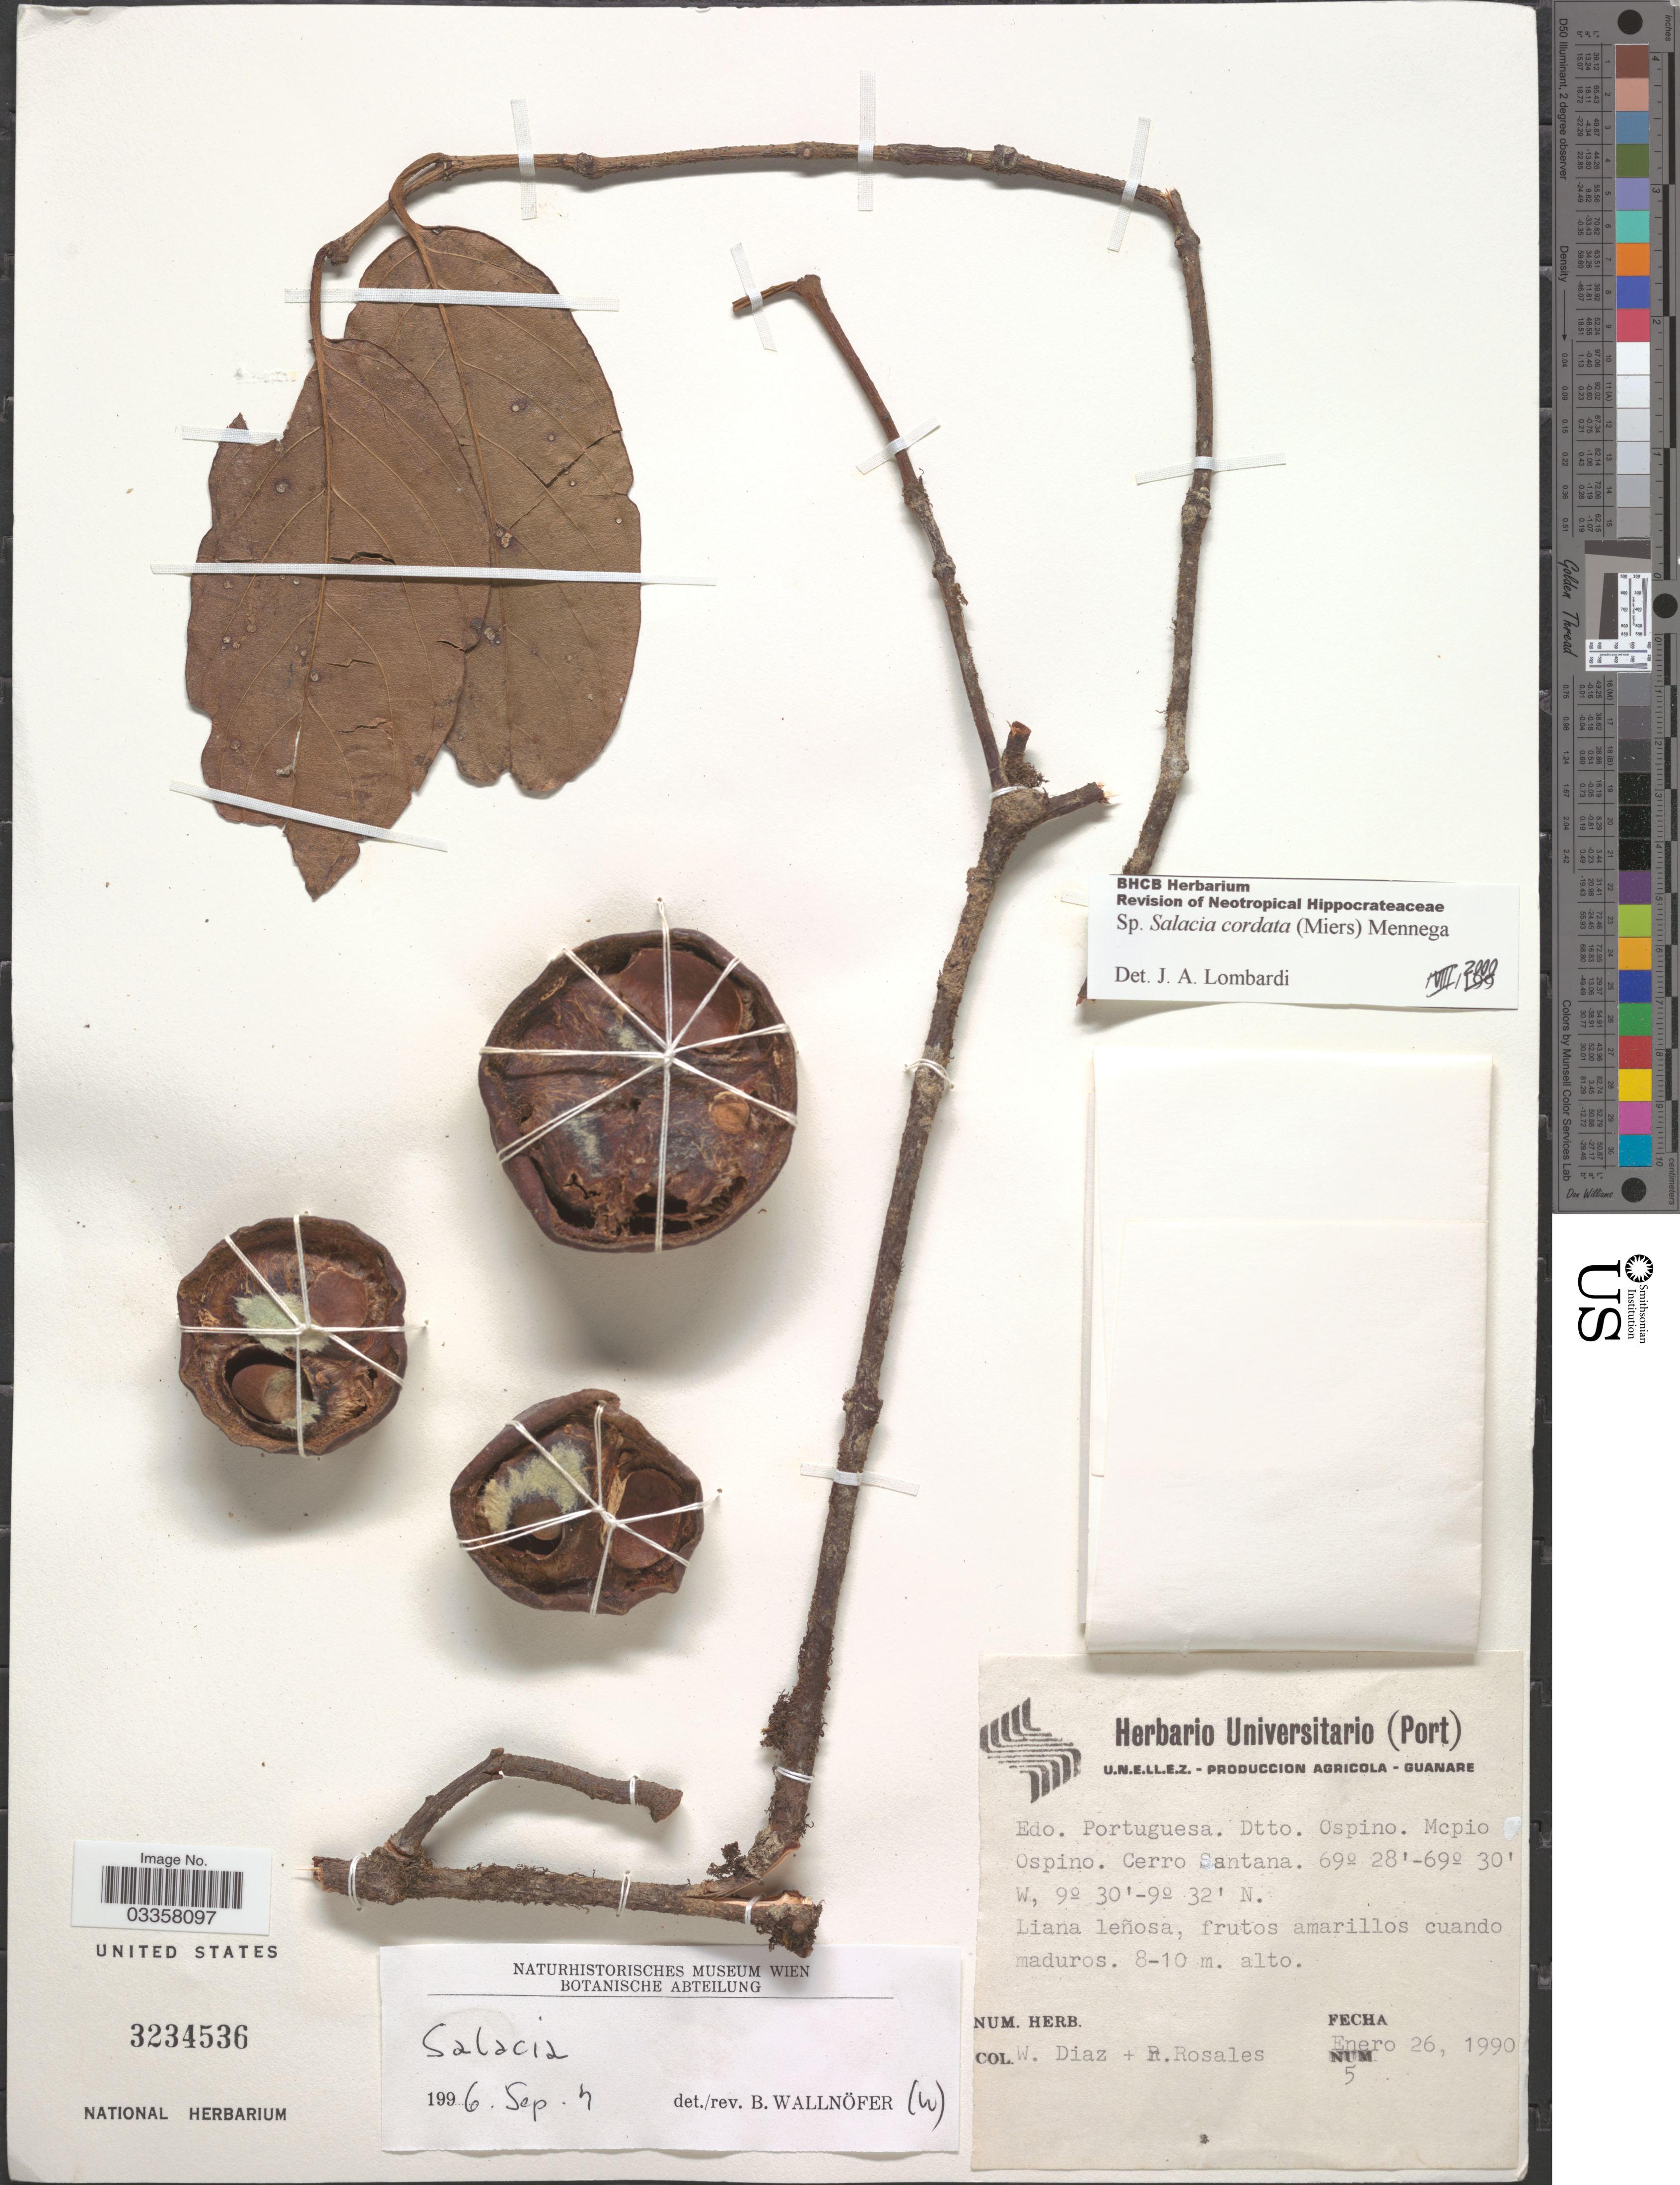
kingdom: Plantae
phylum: Tracheophyta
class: Magnoliopsida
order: Celastrales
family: Celastraceae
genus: Salacia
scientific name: Salacia cordata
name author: (Miers) Mennega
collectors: W. Díaz P. & R. Rosales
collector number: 5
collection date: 1990-01-26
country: Venezuela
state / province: Portuguesa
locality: Dtto. Ospino. Mcpio Ospino. Cerro Santana.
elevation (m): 8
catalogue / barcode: US 3234536